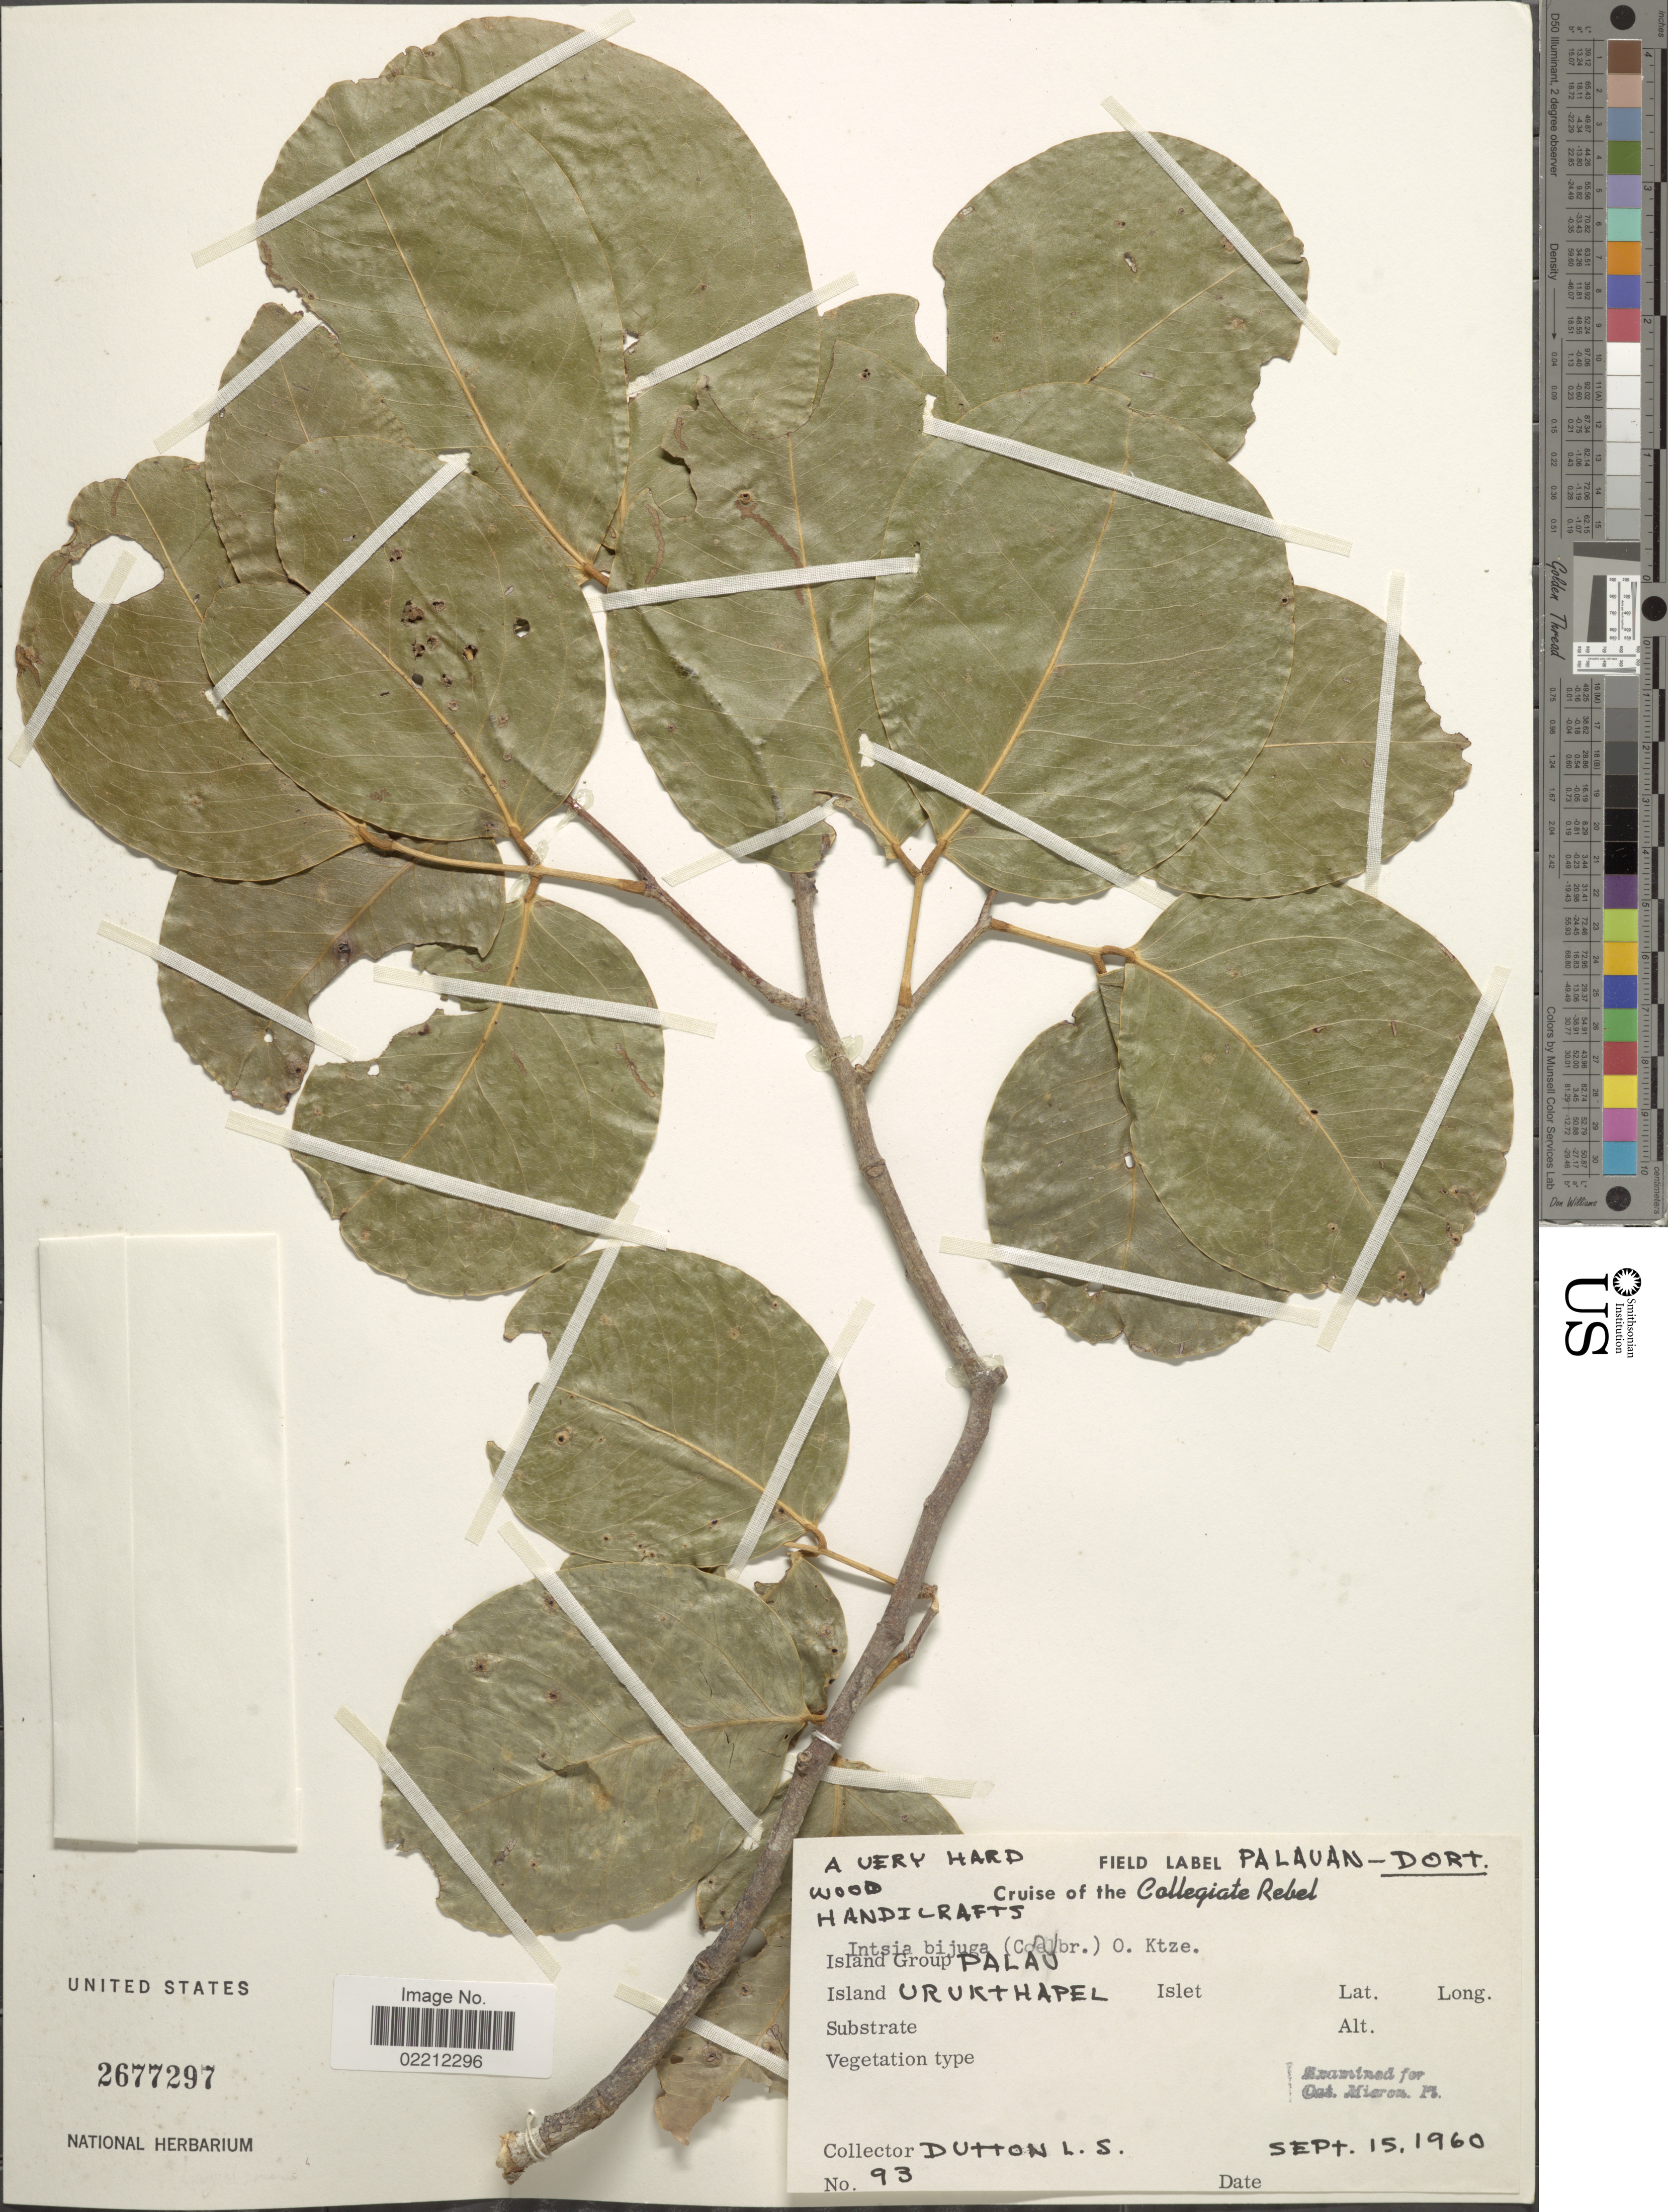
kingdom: Plantae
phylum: Tracheophyta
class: Magnoliopsida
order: Fabales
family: Fabaceae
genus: Intsia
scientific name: Intsia bijuga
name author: (Colebr.) Kuntze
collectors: L. Dutton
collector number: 93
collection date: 1960-09-15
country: Palau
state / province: Koror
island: Ngeruktabel [Urukthapel]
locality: Collegiate Rebel. Island Group Palau. Island Urukthapel.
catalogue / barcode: US 2677297